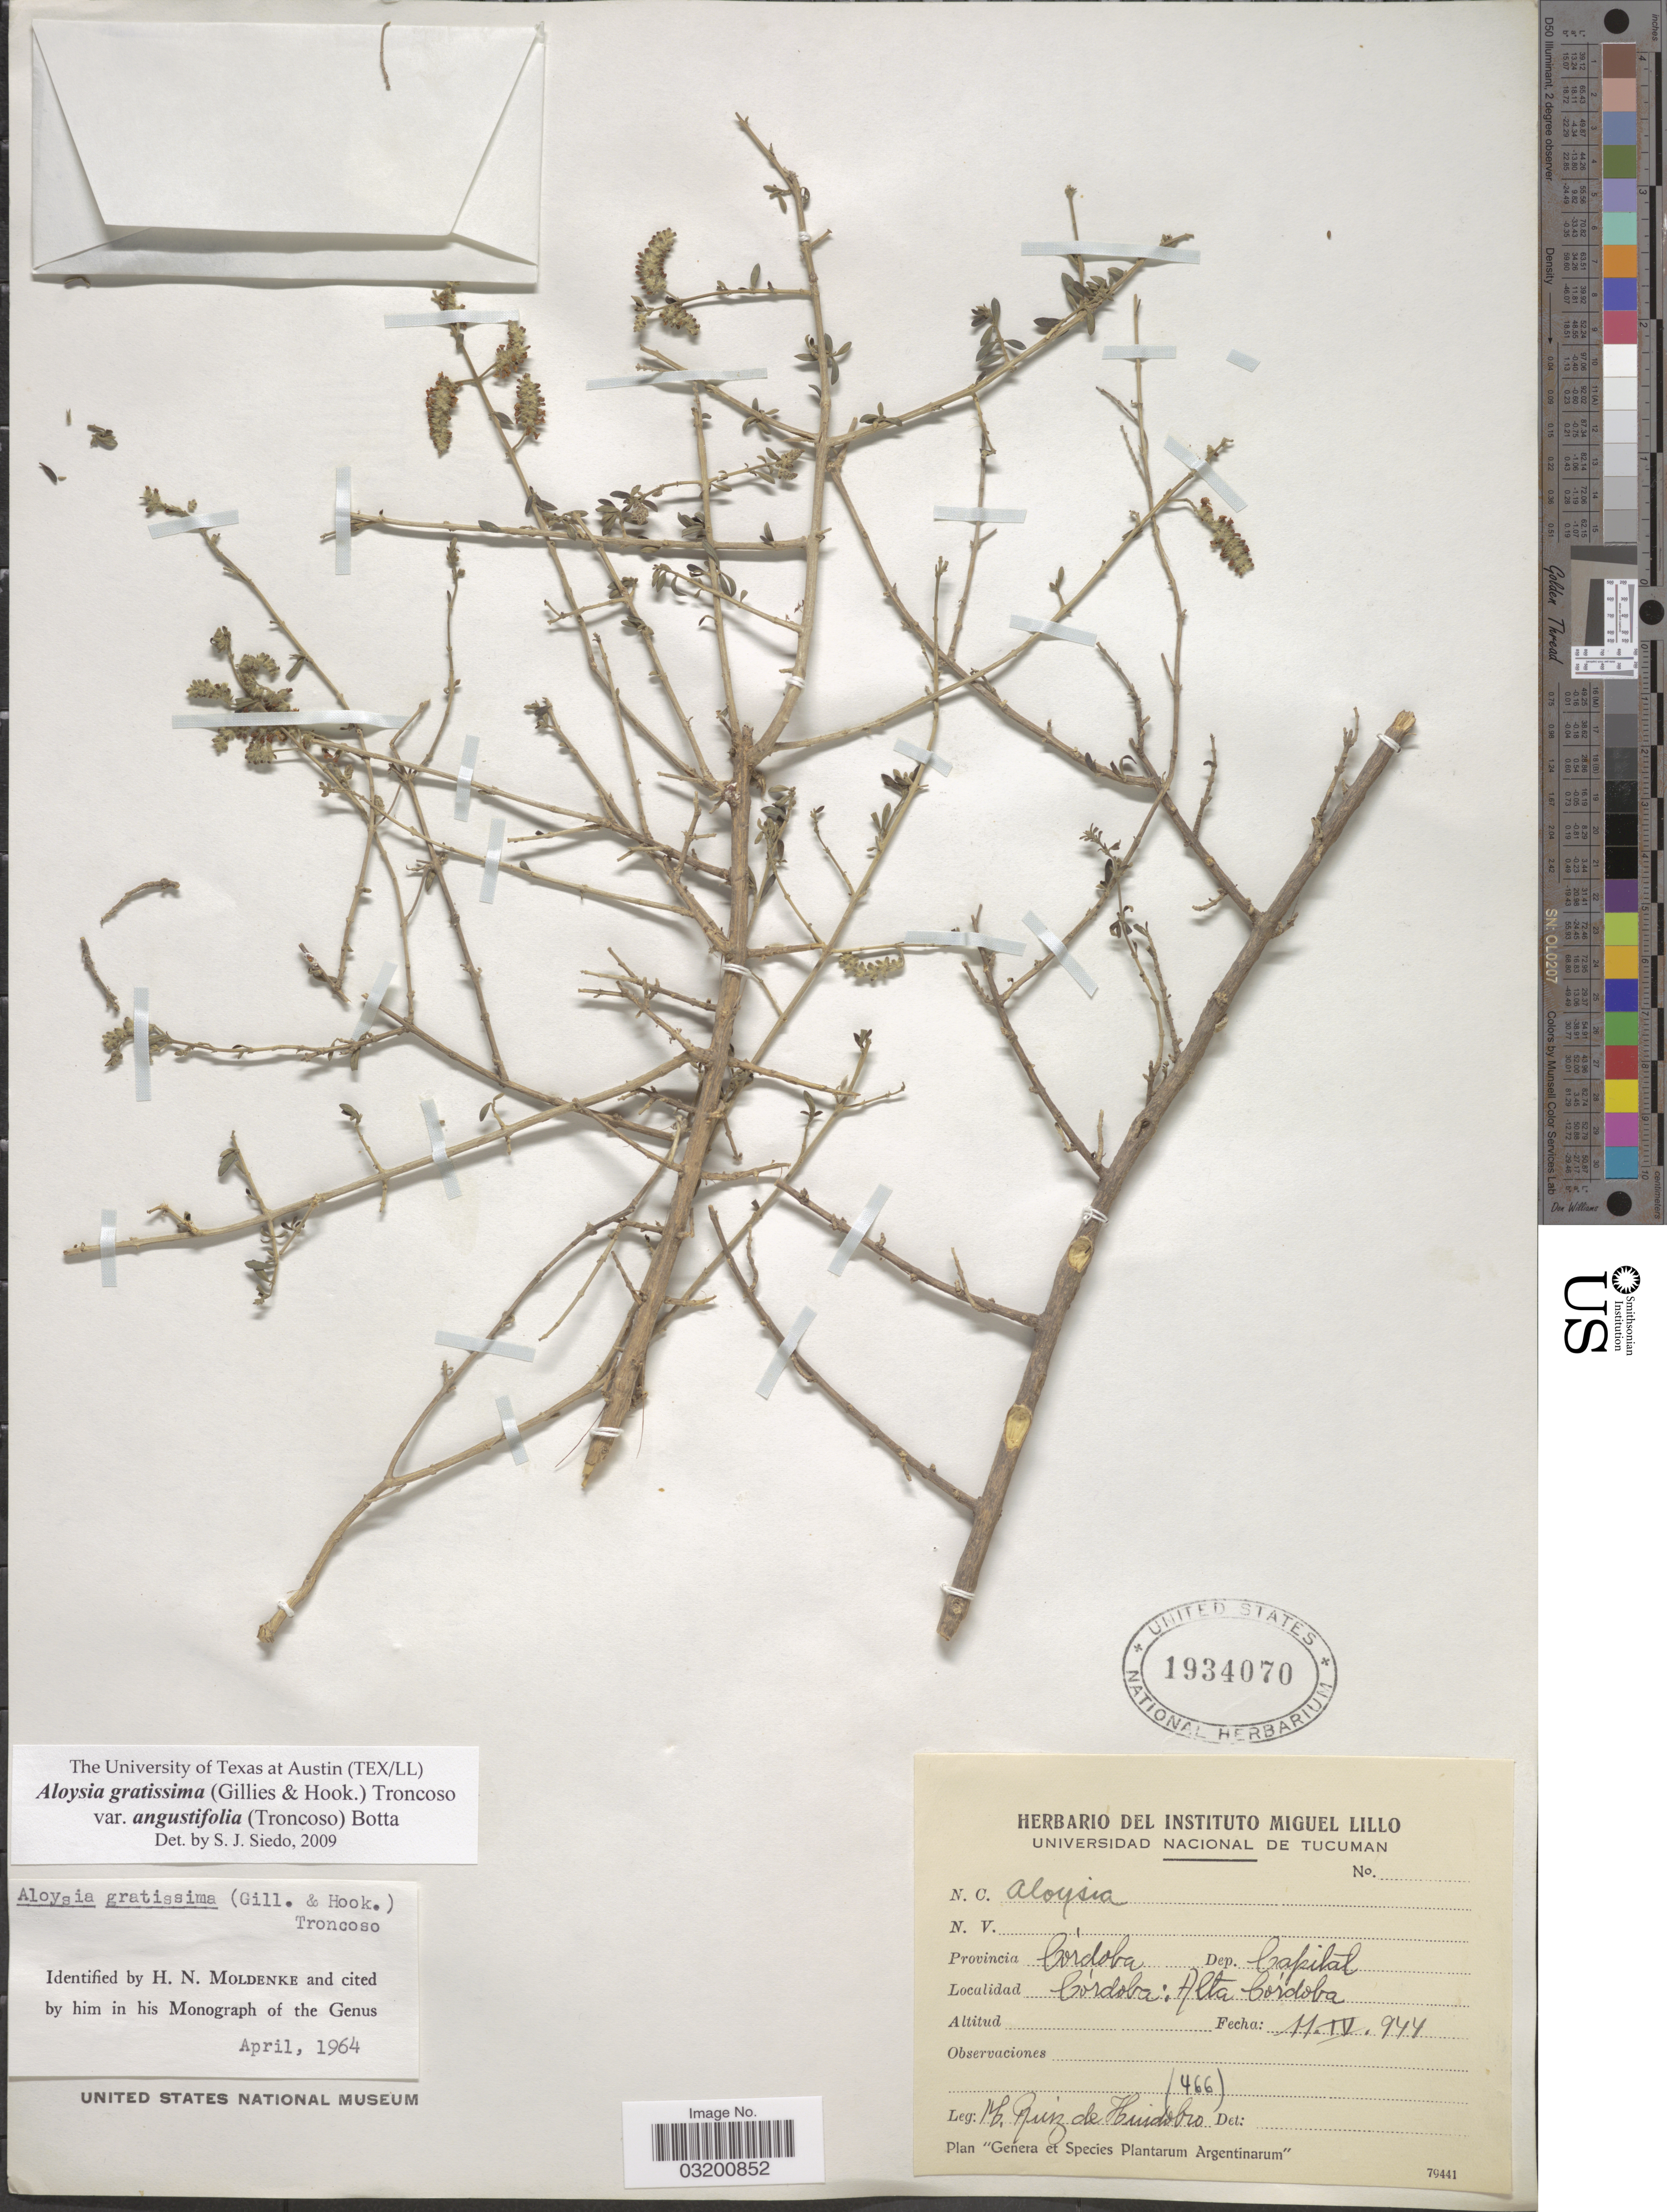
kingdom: Plantae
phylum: Tracheophyta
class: Magnoliopsida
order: Lamiales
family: Verbenaceae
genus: Aloysia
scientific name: Aloysia gratissima var. angustifolia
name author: (Tronc.) Botta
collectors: M. Ruiz Huidobro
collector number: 466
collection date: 1944-04-11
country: Colombia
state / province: Córdoba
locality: Dep. Capital. Córdoba: Alta Córdoba.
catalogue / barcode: US 1934070